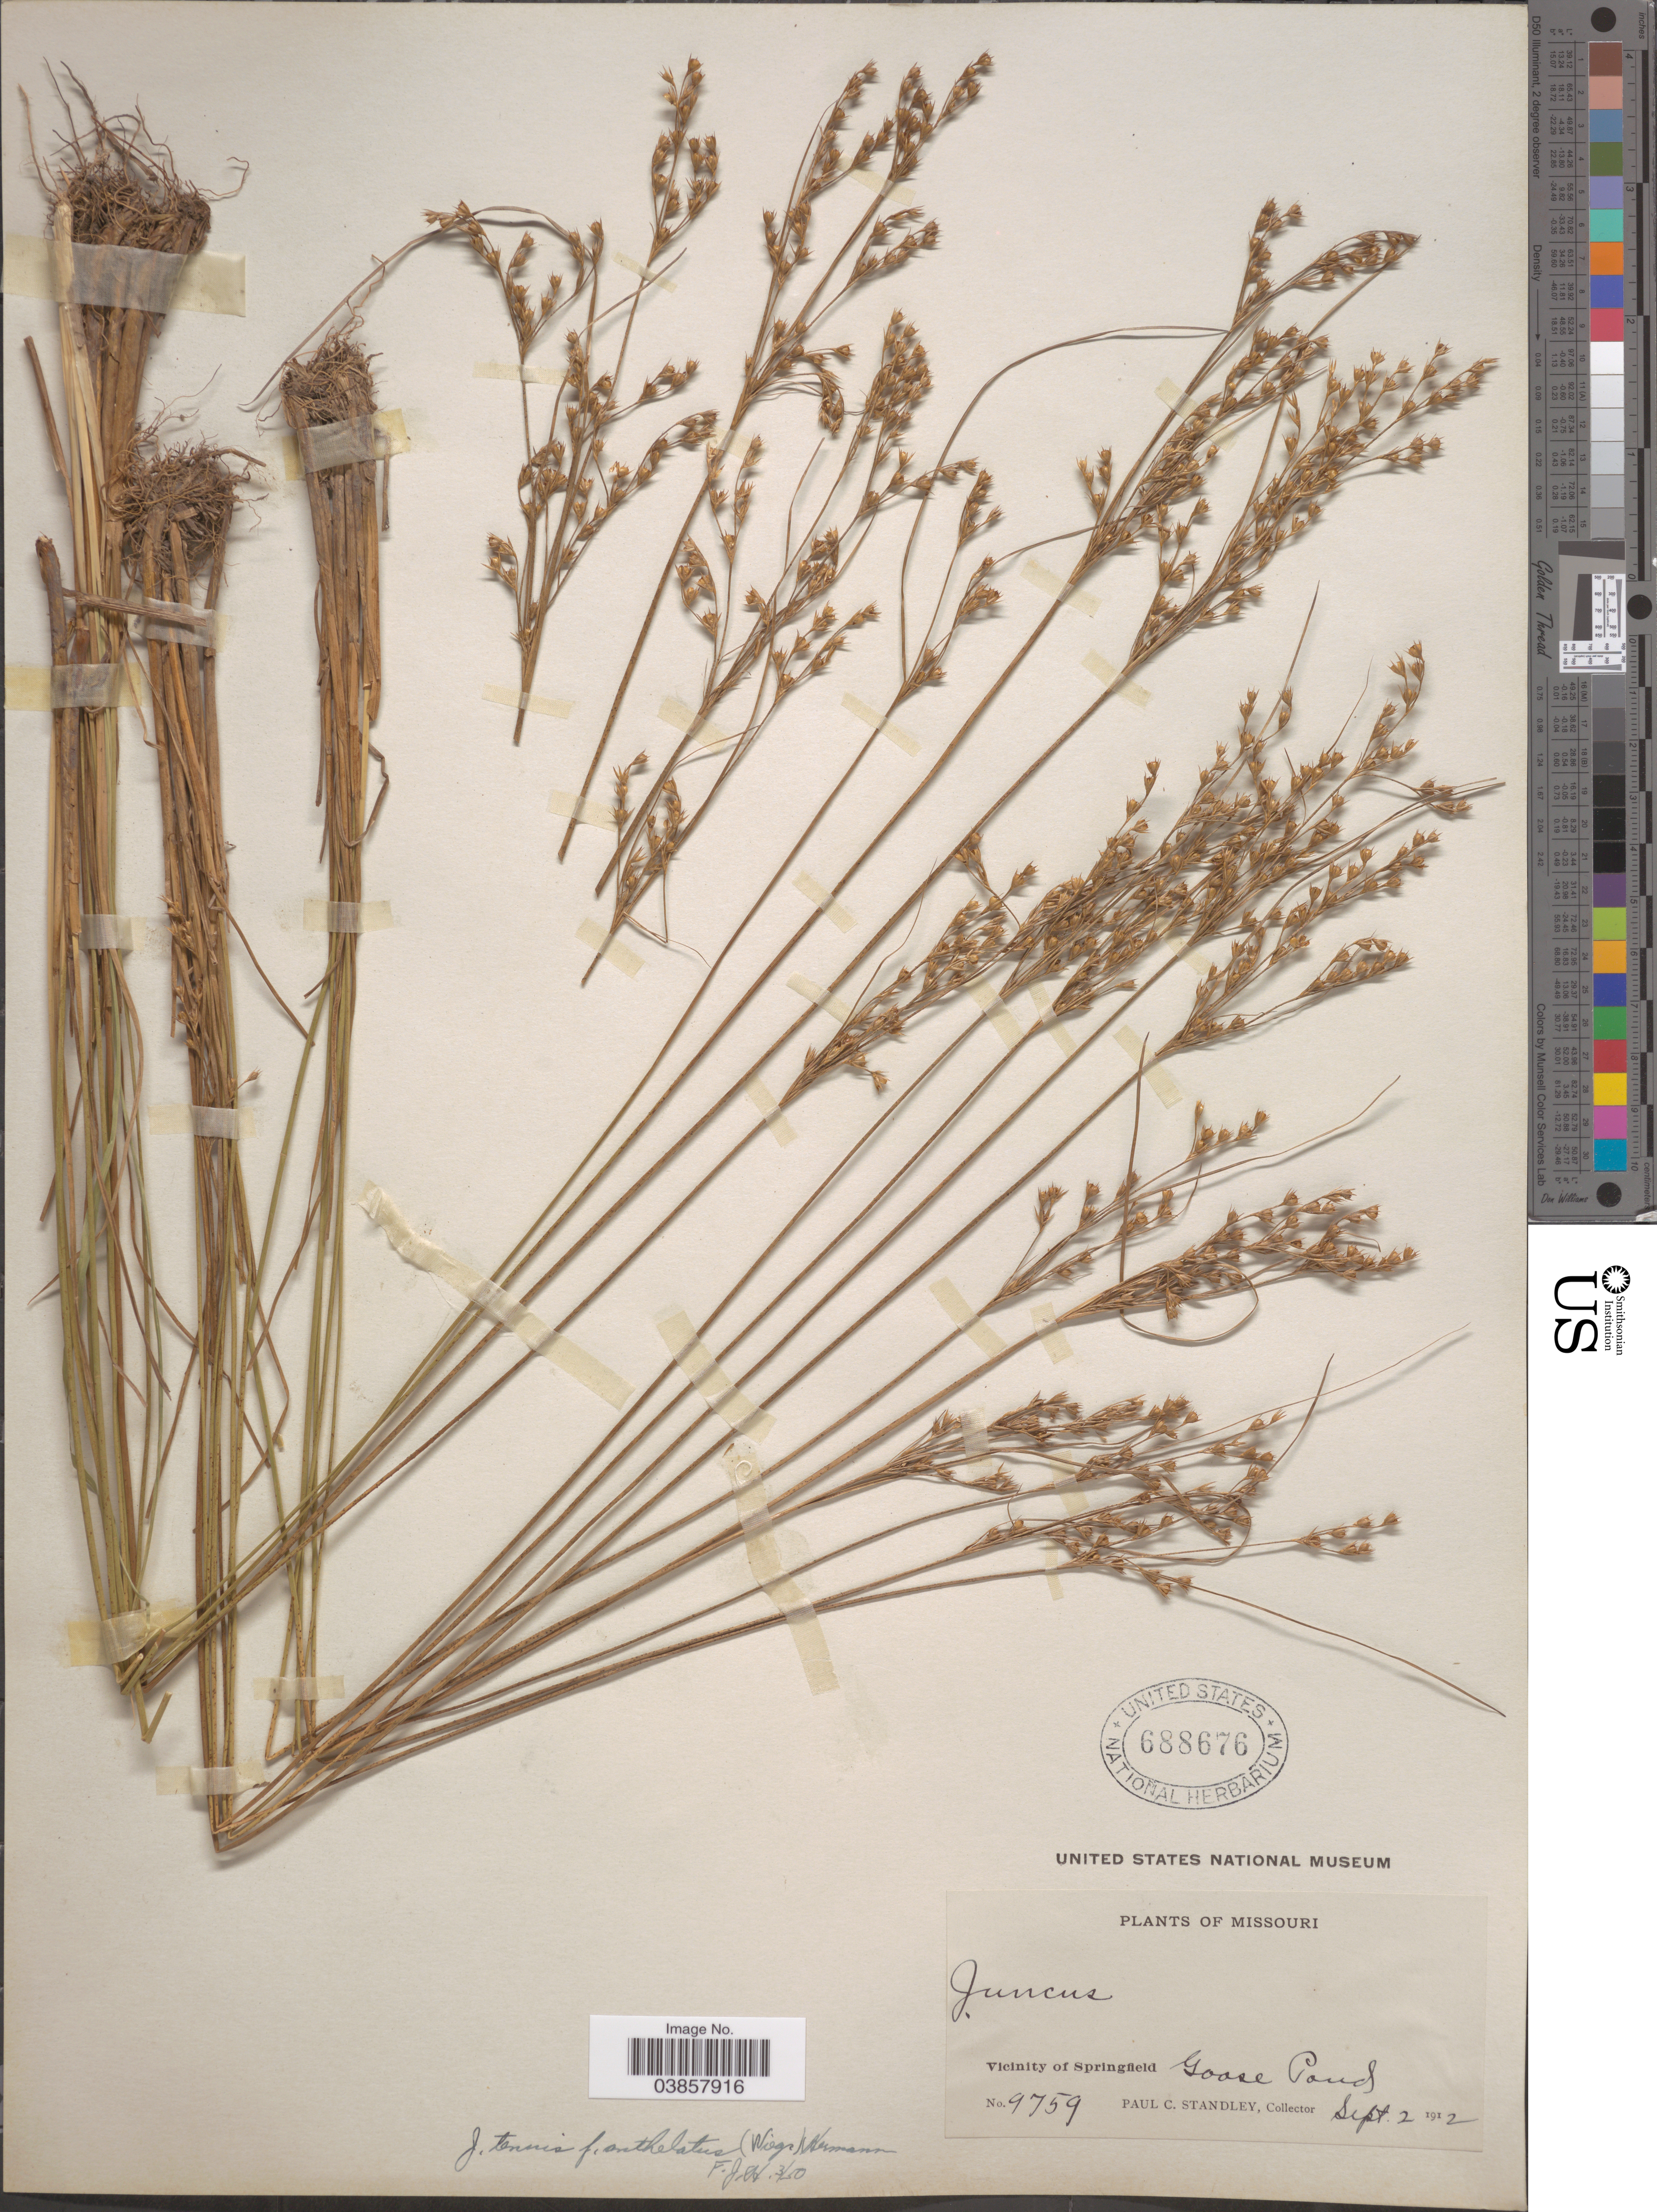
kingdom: Plantae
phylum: Tracheophyta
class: Liliopsida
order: Poales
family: Juncaceae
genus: Juncus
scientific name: Juncus tenuis f. anthelatus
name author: (Wiegand) F.J. Herm.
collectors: P. C. Standley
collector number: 9759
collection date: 1912-09-02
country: United States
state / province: Missouri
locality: Vicinity of Springfield. Goose Pond.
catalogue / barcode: US 688676